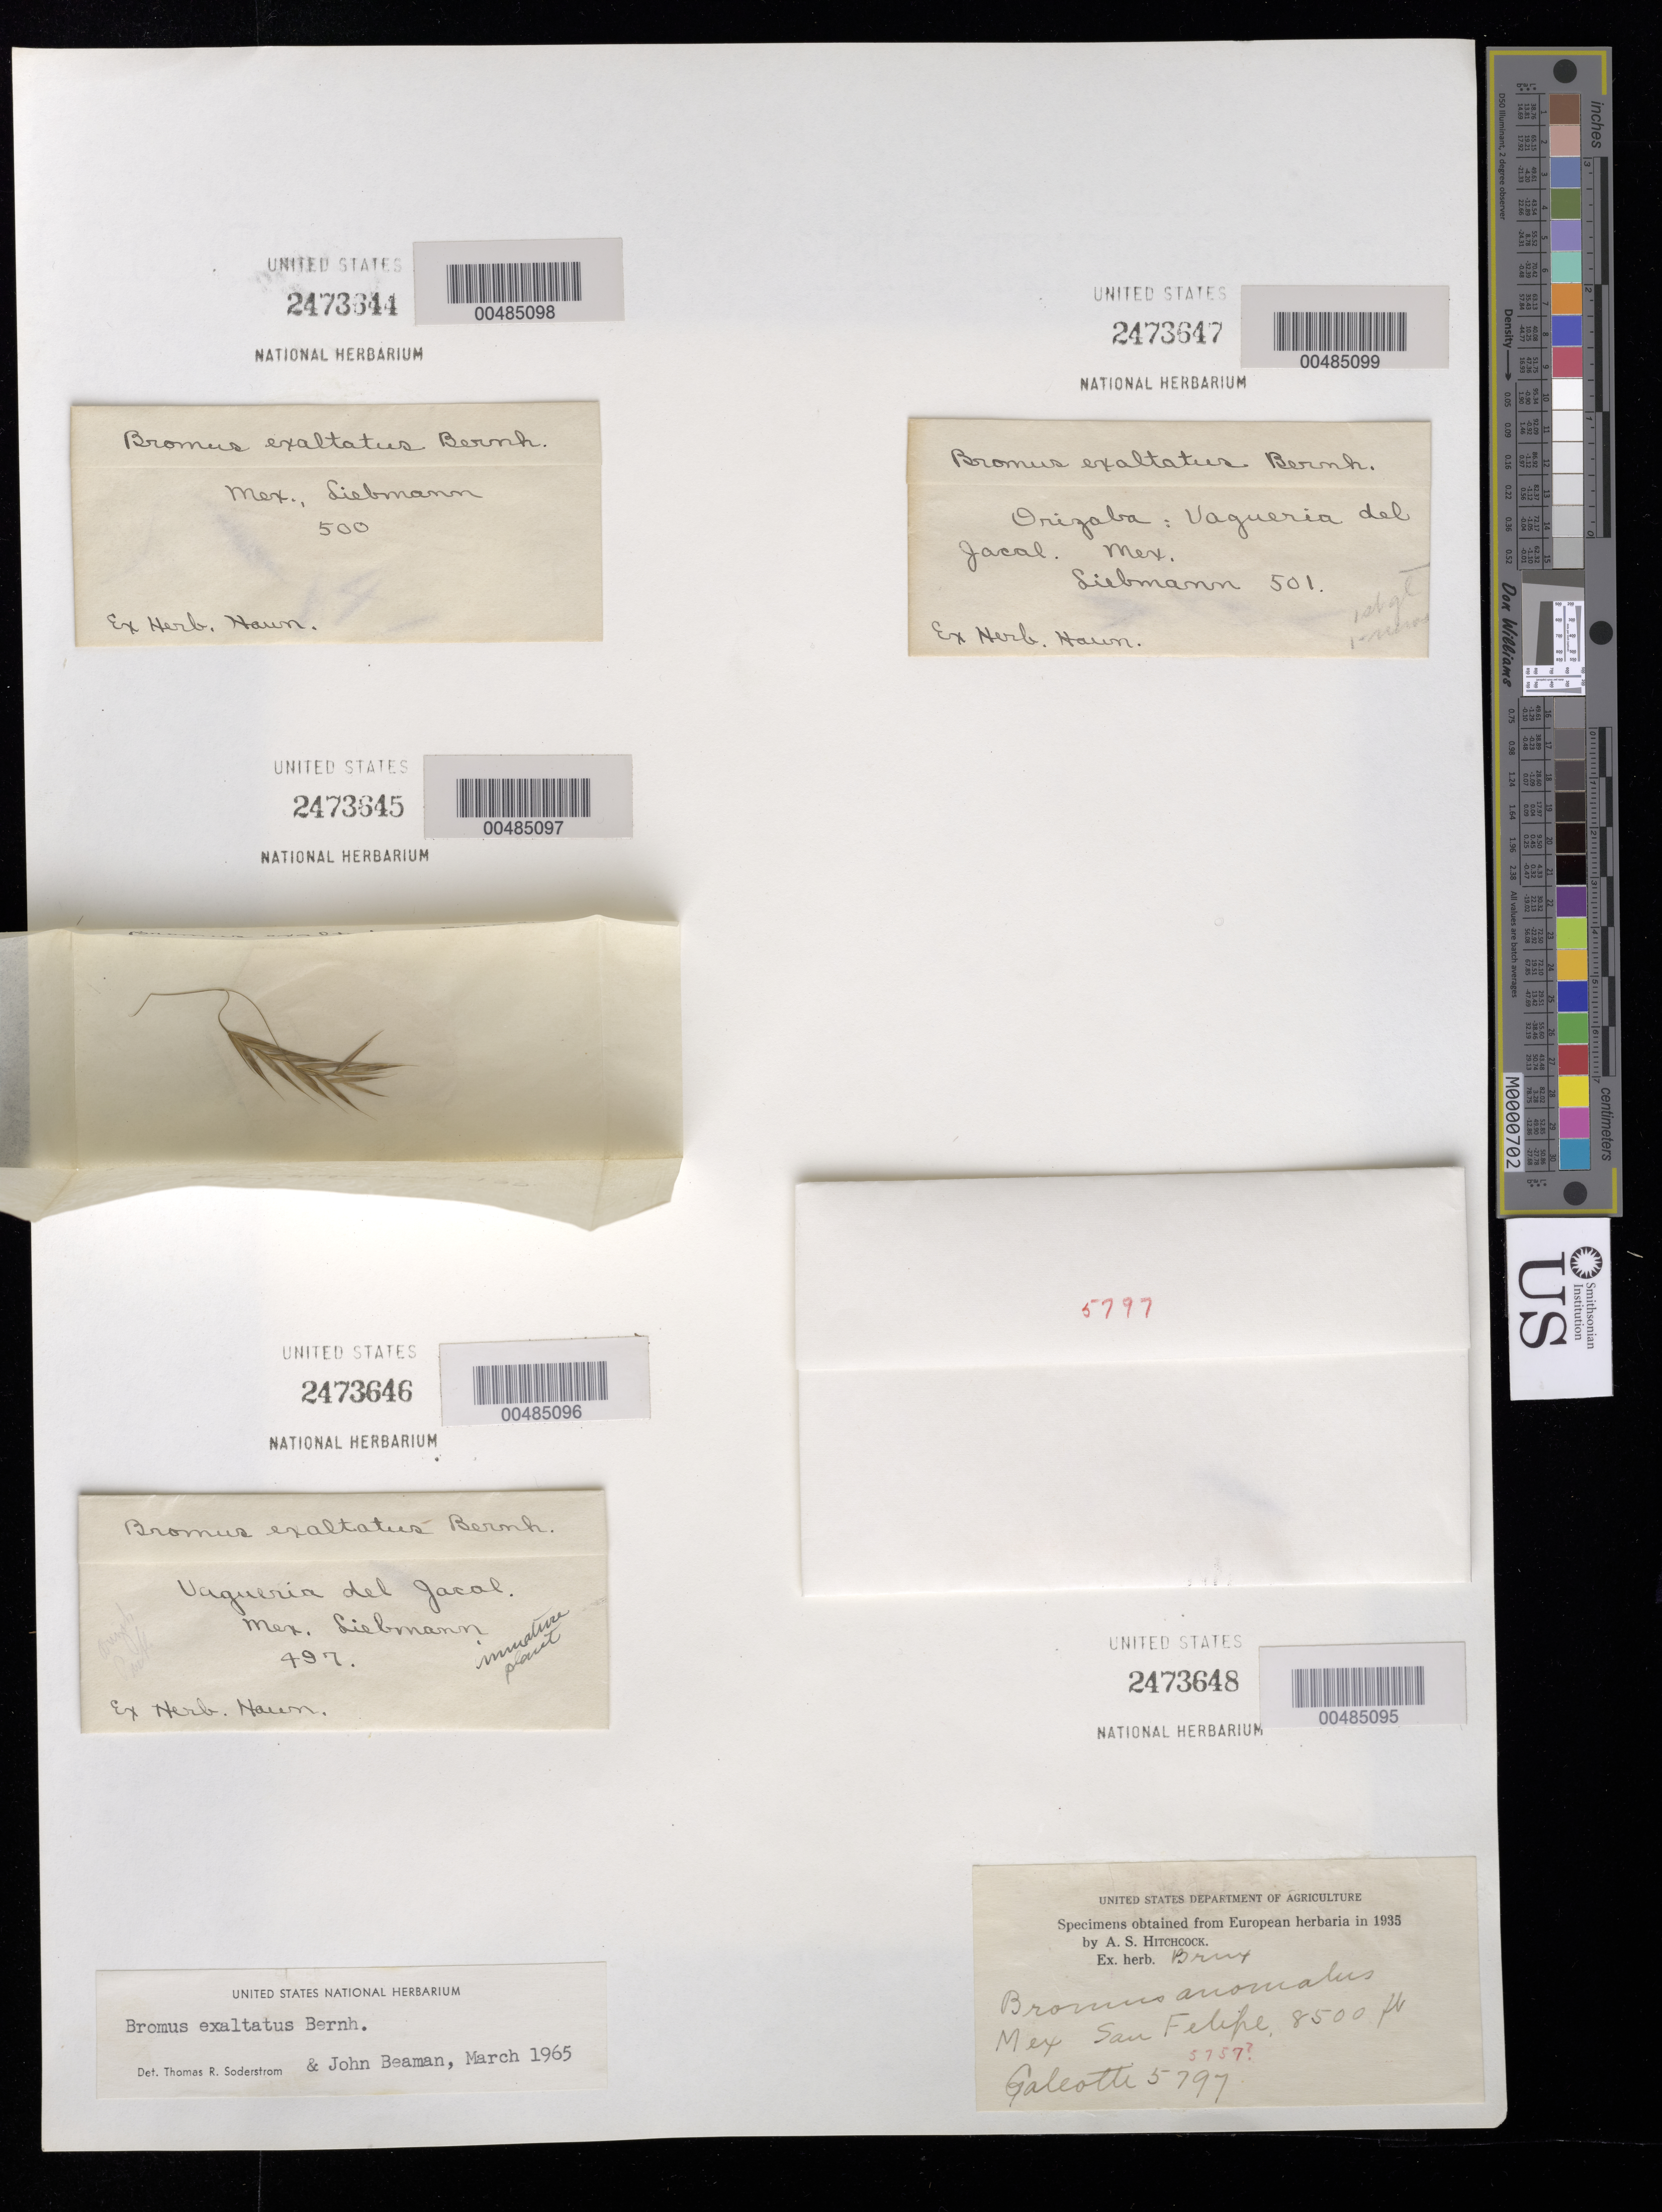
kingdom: Plantae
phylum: Tracheophyta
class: Liliopsida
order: Poales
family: Poaceae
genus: Bromus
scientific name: Bromus exaltatus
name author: Bernhardi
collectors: F. M. Liebmann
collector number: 499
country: Mexico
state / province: Jalisco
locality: San Ramon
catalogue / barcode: US 2473645